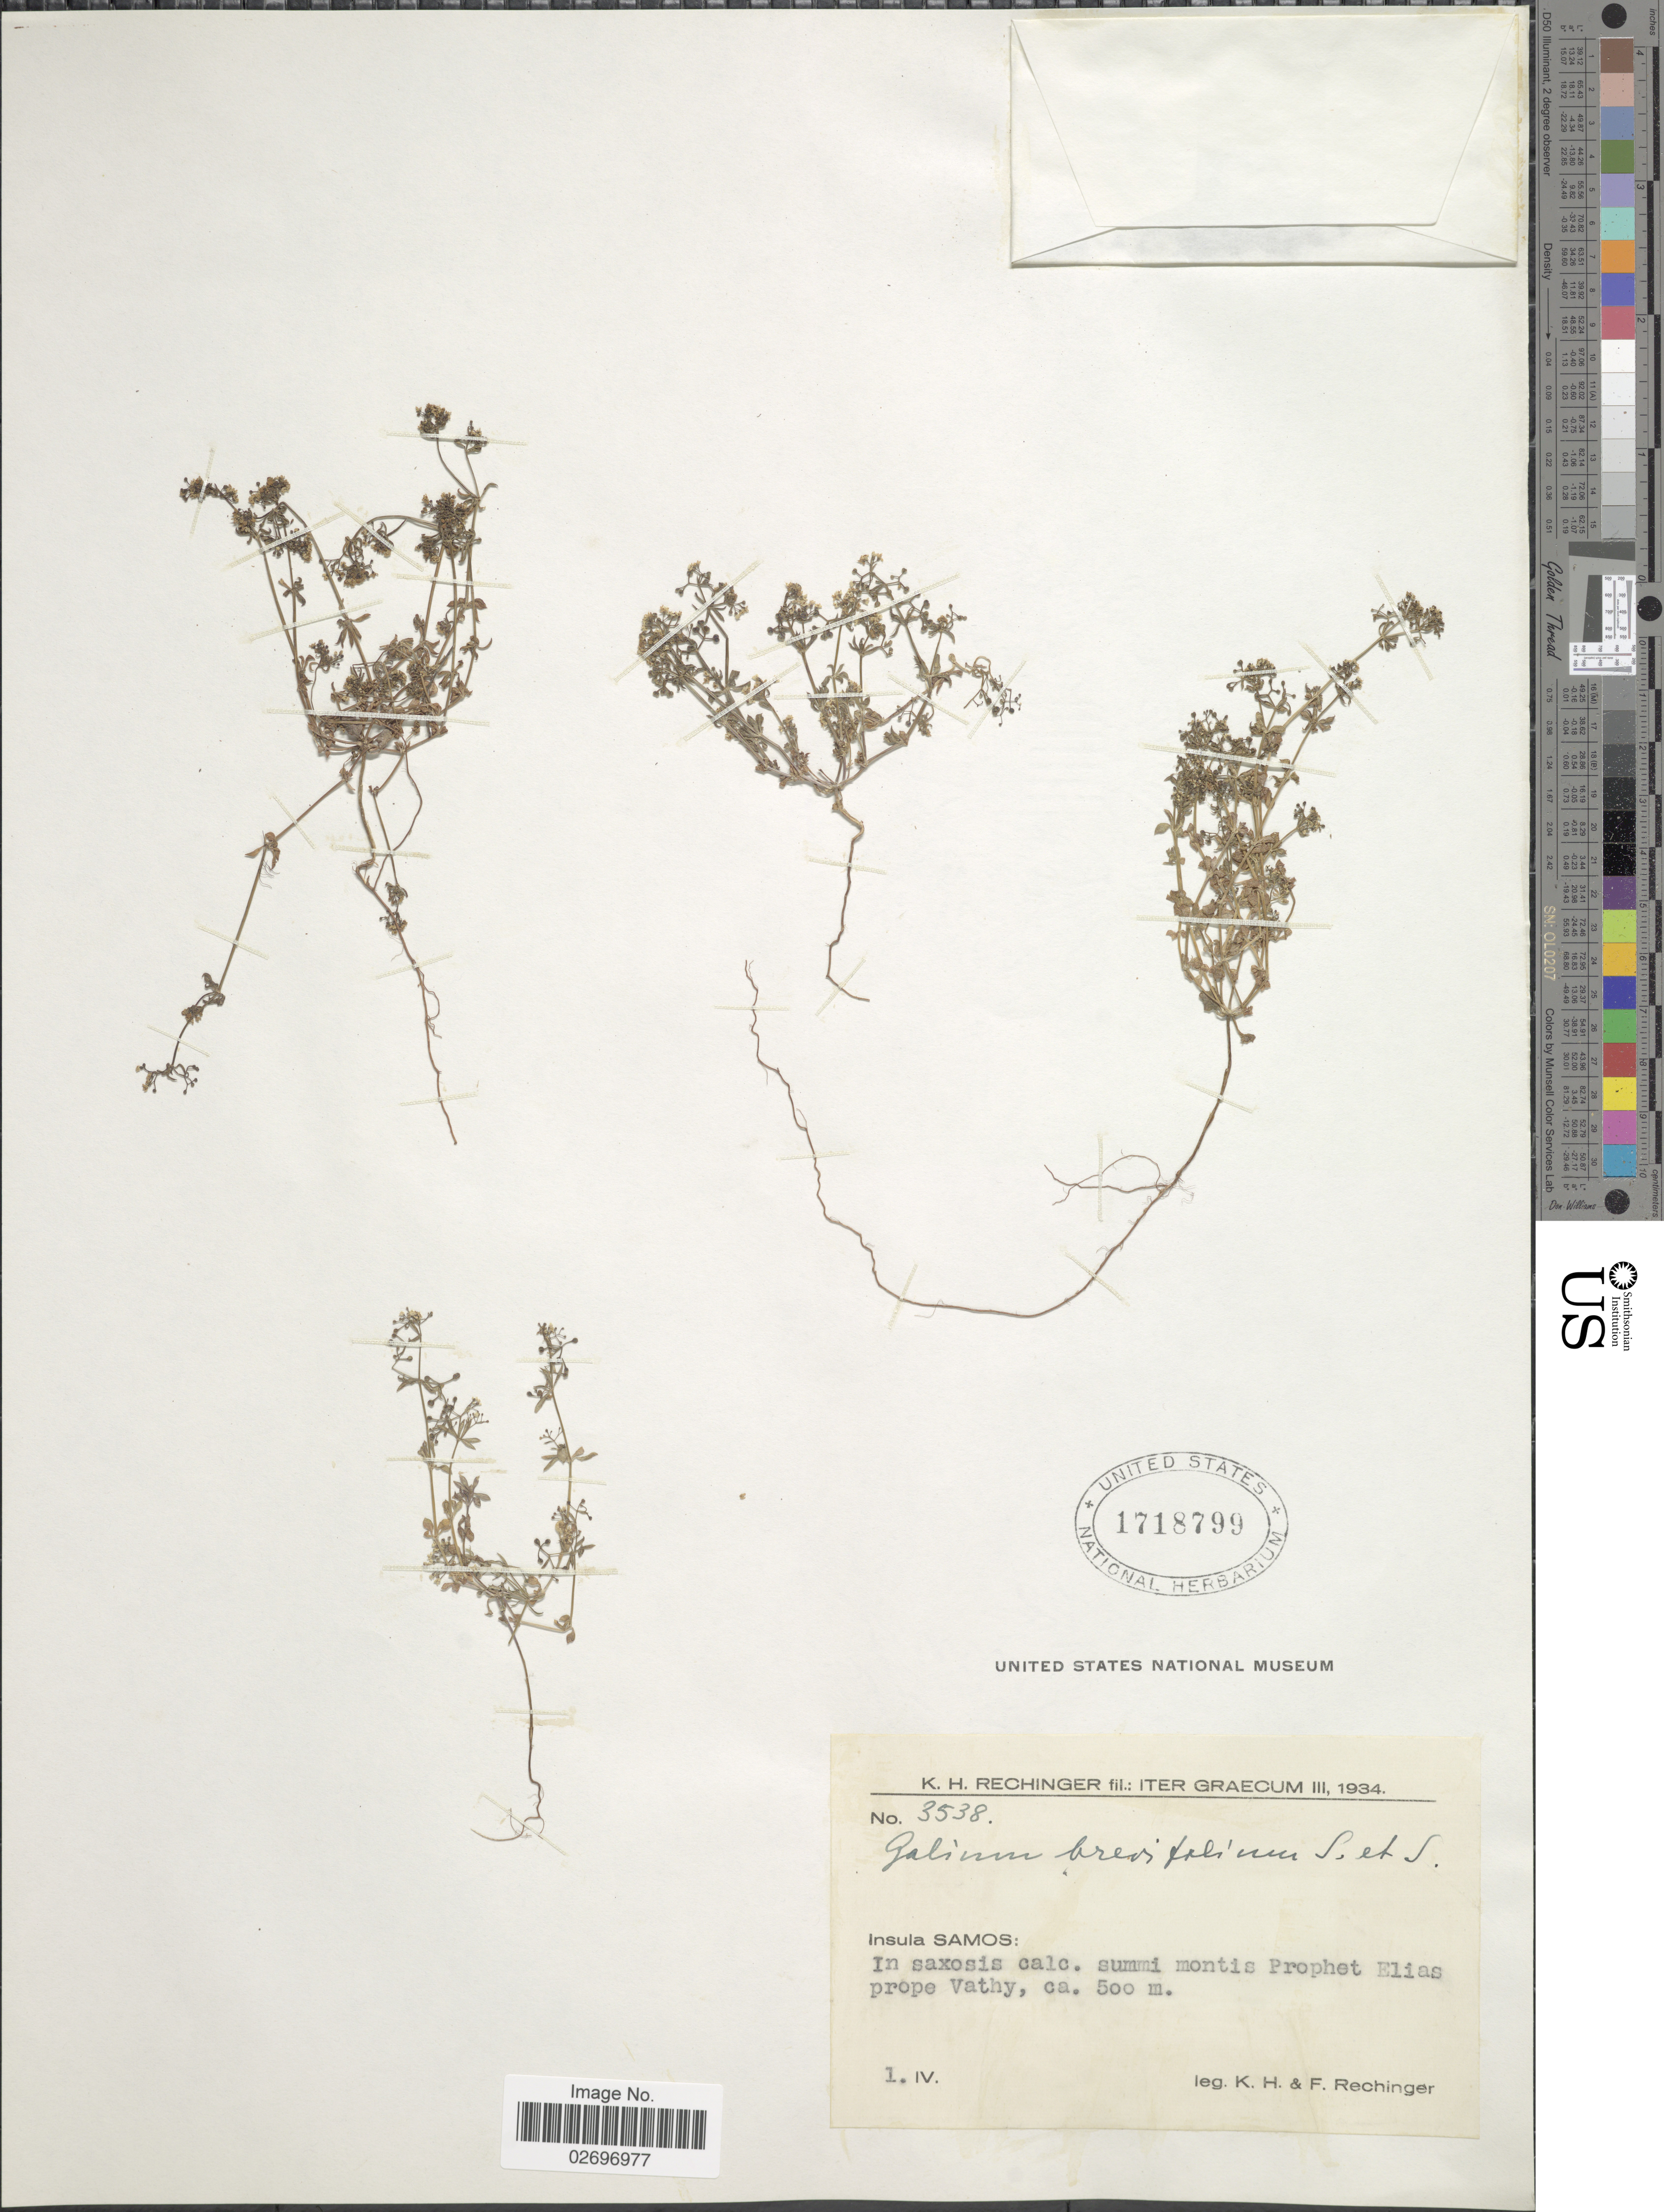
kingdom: Plantae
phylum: Tracheophyta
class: Magnoliopsida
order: Gentianales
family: Rubiaceae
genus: Galium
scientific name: Galium brevifolium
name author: Sm.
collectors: K. H. Rechinger & F. Rechinger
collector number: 3538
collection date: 1934-04-01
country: Greece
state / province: North Aegean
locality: Insula Samos: In saxosis cal. summi montis Prophet Elias prope Vathy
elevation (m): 500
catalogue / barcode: US 1718799